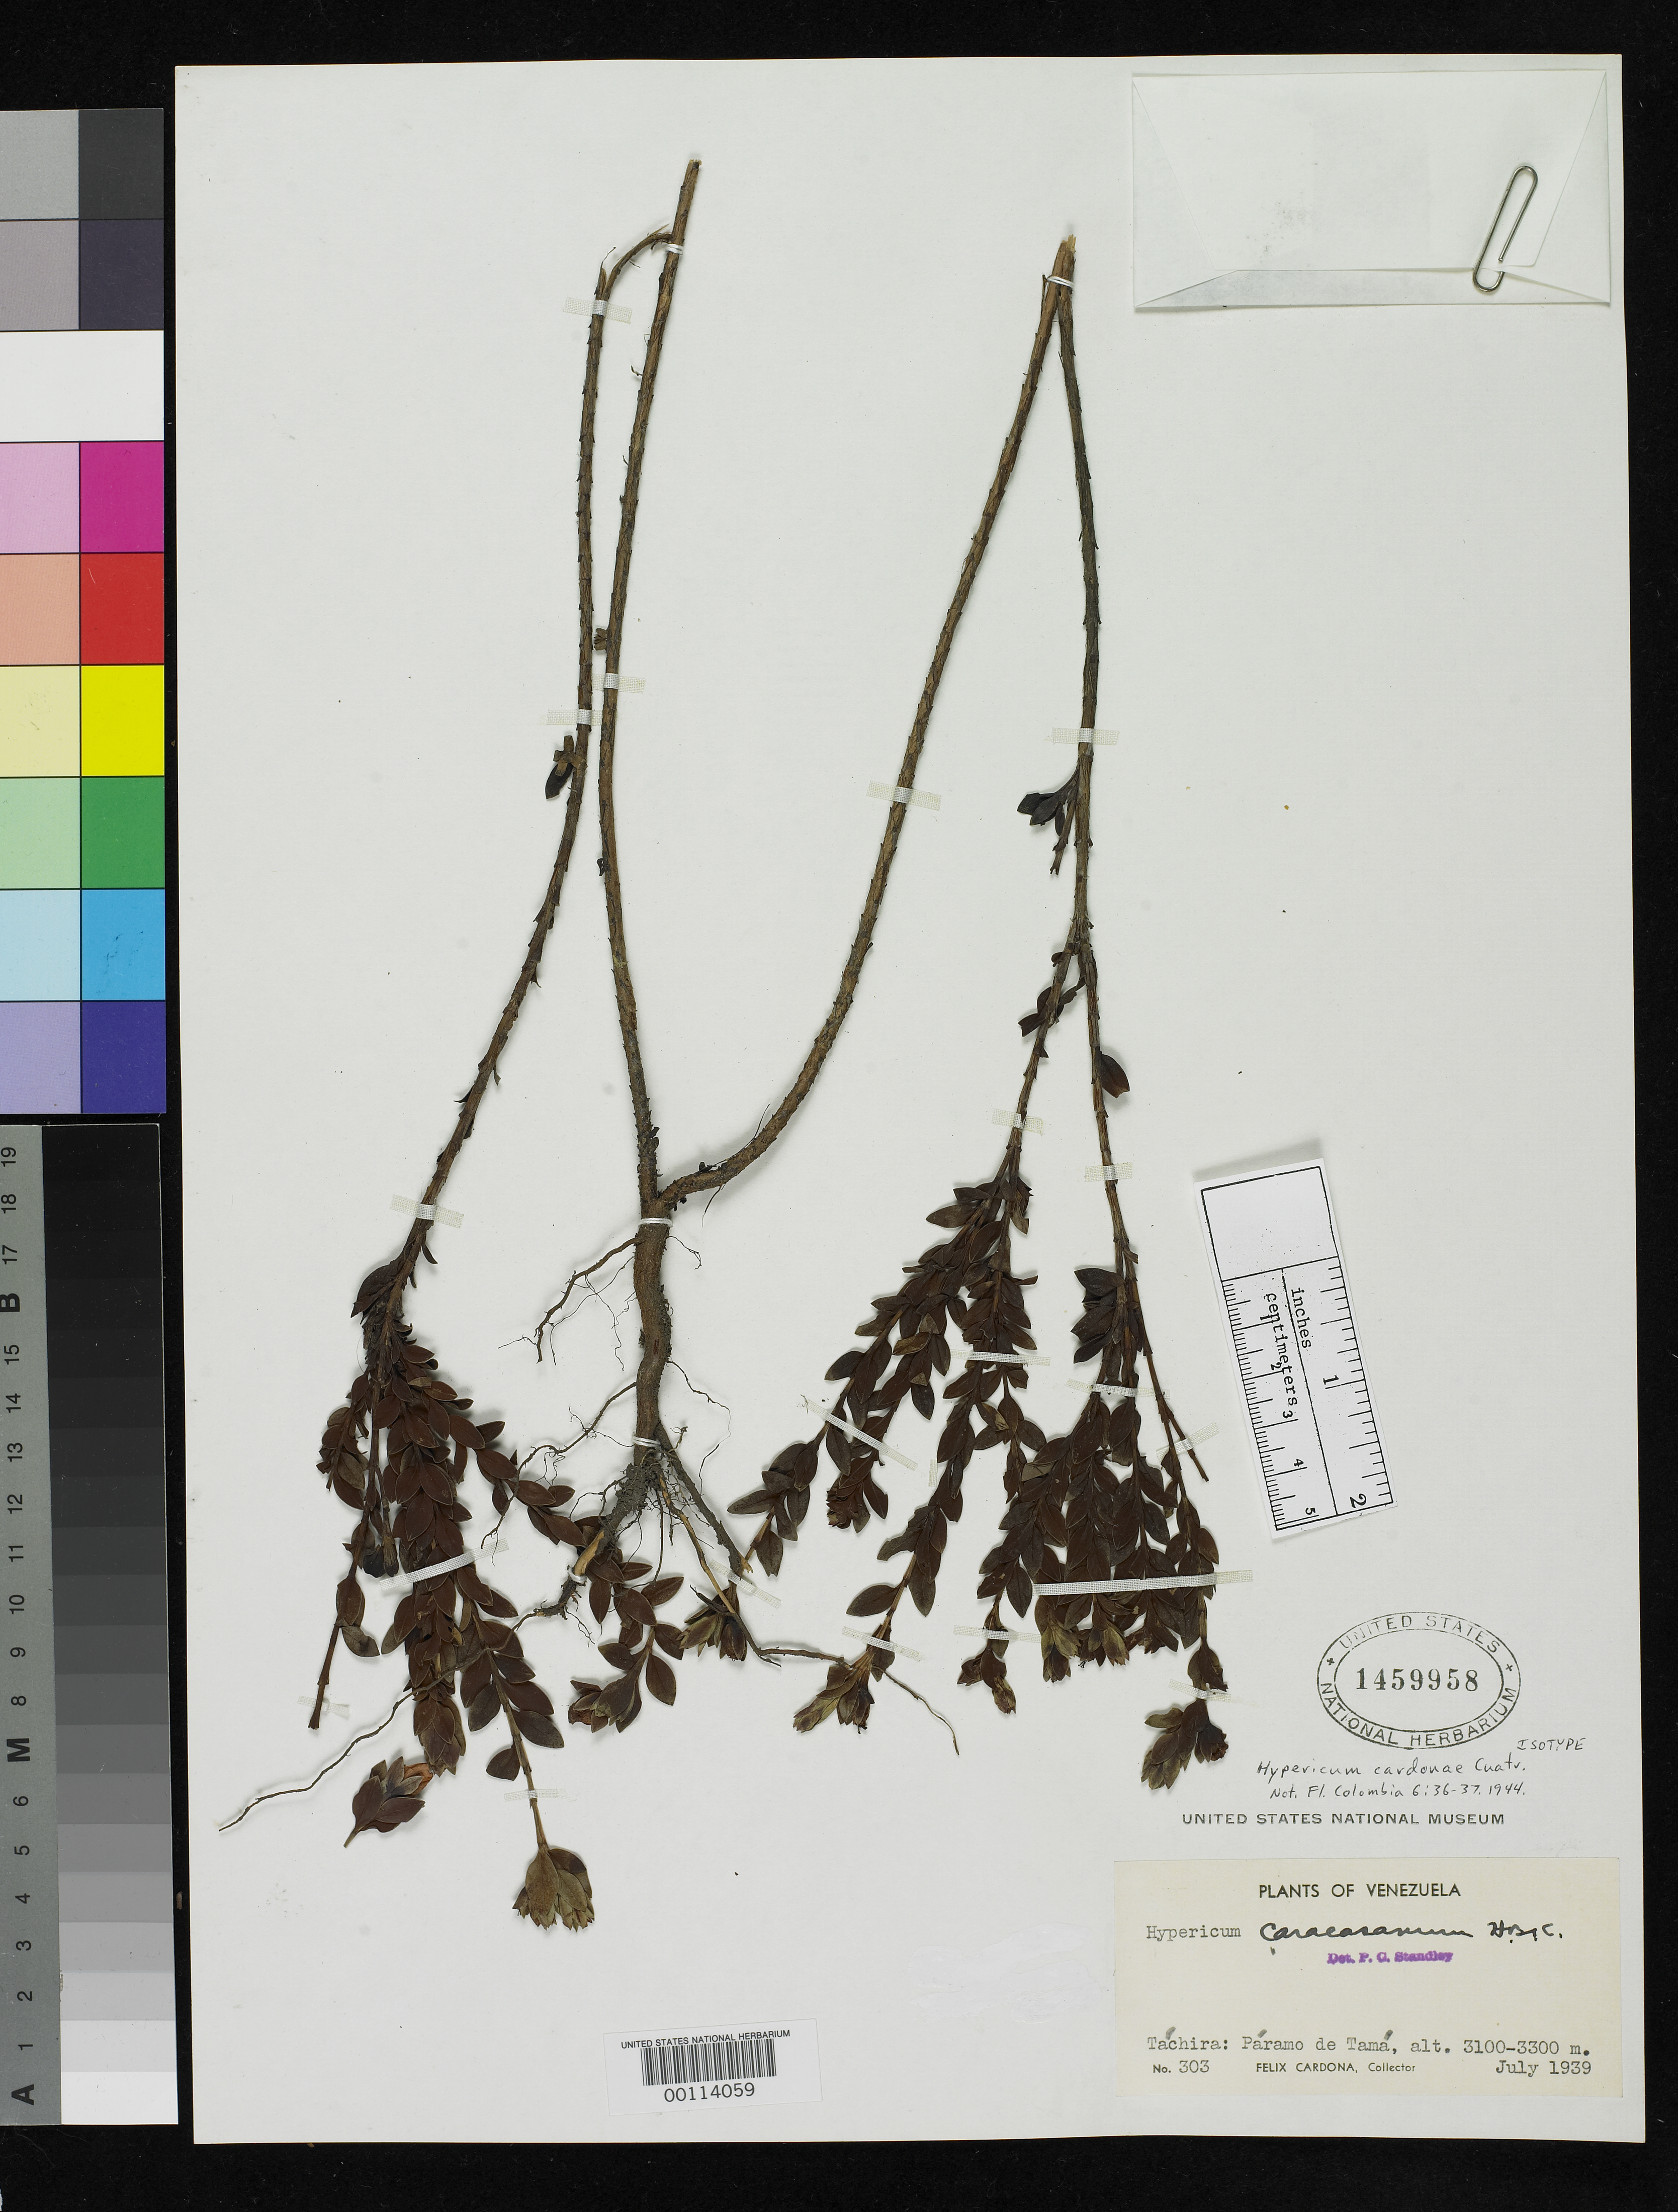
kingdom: Plantae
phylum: Tracheophyta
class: Magnoliopsida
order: Malpighiales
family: Hypericaceae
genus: Hypericum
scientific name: Hypericum cardonae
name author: Cuatrec.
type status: Isotype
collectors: F. Cardona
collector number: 303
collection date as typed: Jul 1939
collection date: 1939-07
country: Venezuela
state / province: Tachira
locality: Paramo de Tama.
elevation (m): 3100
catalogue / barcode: US 1459958